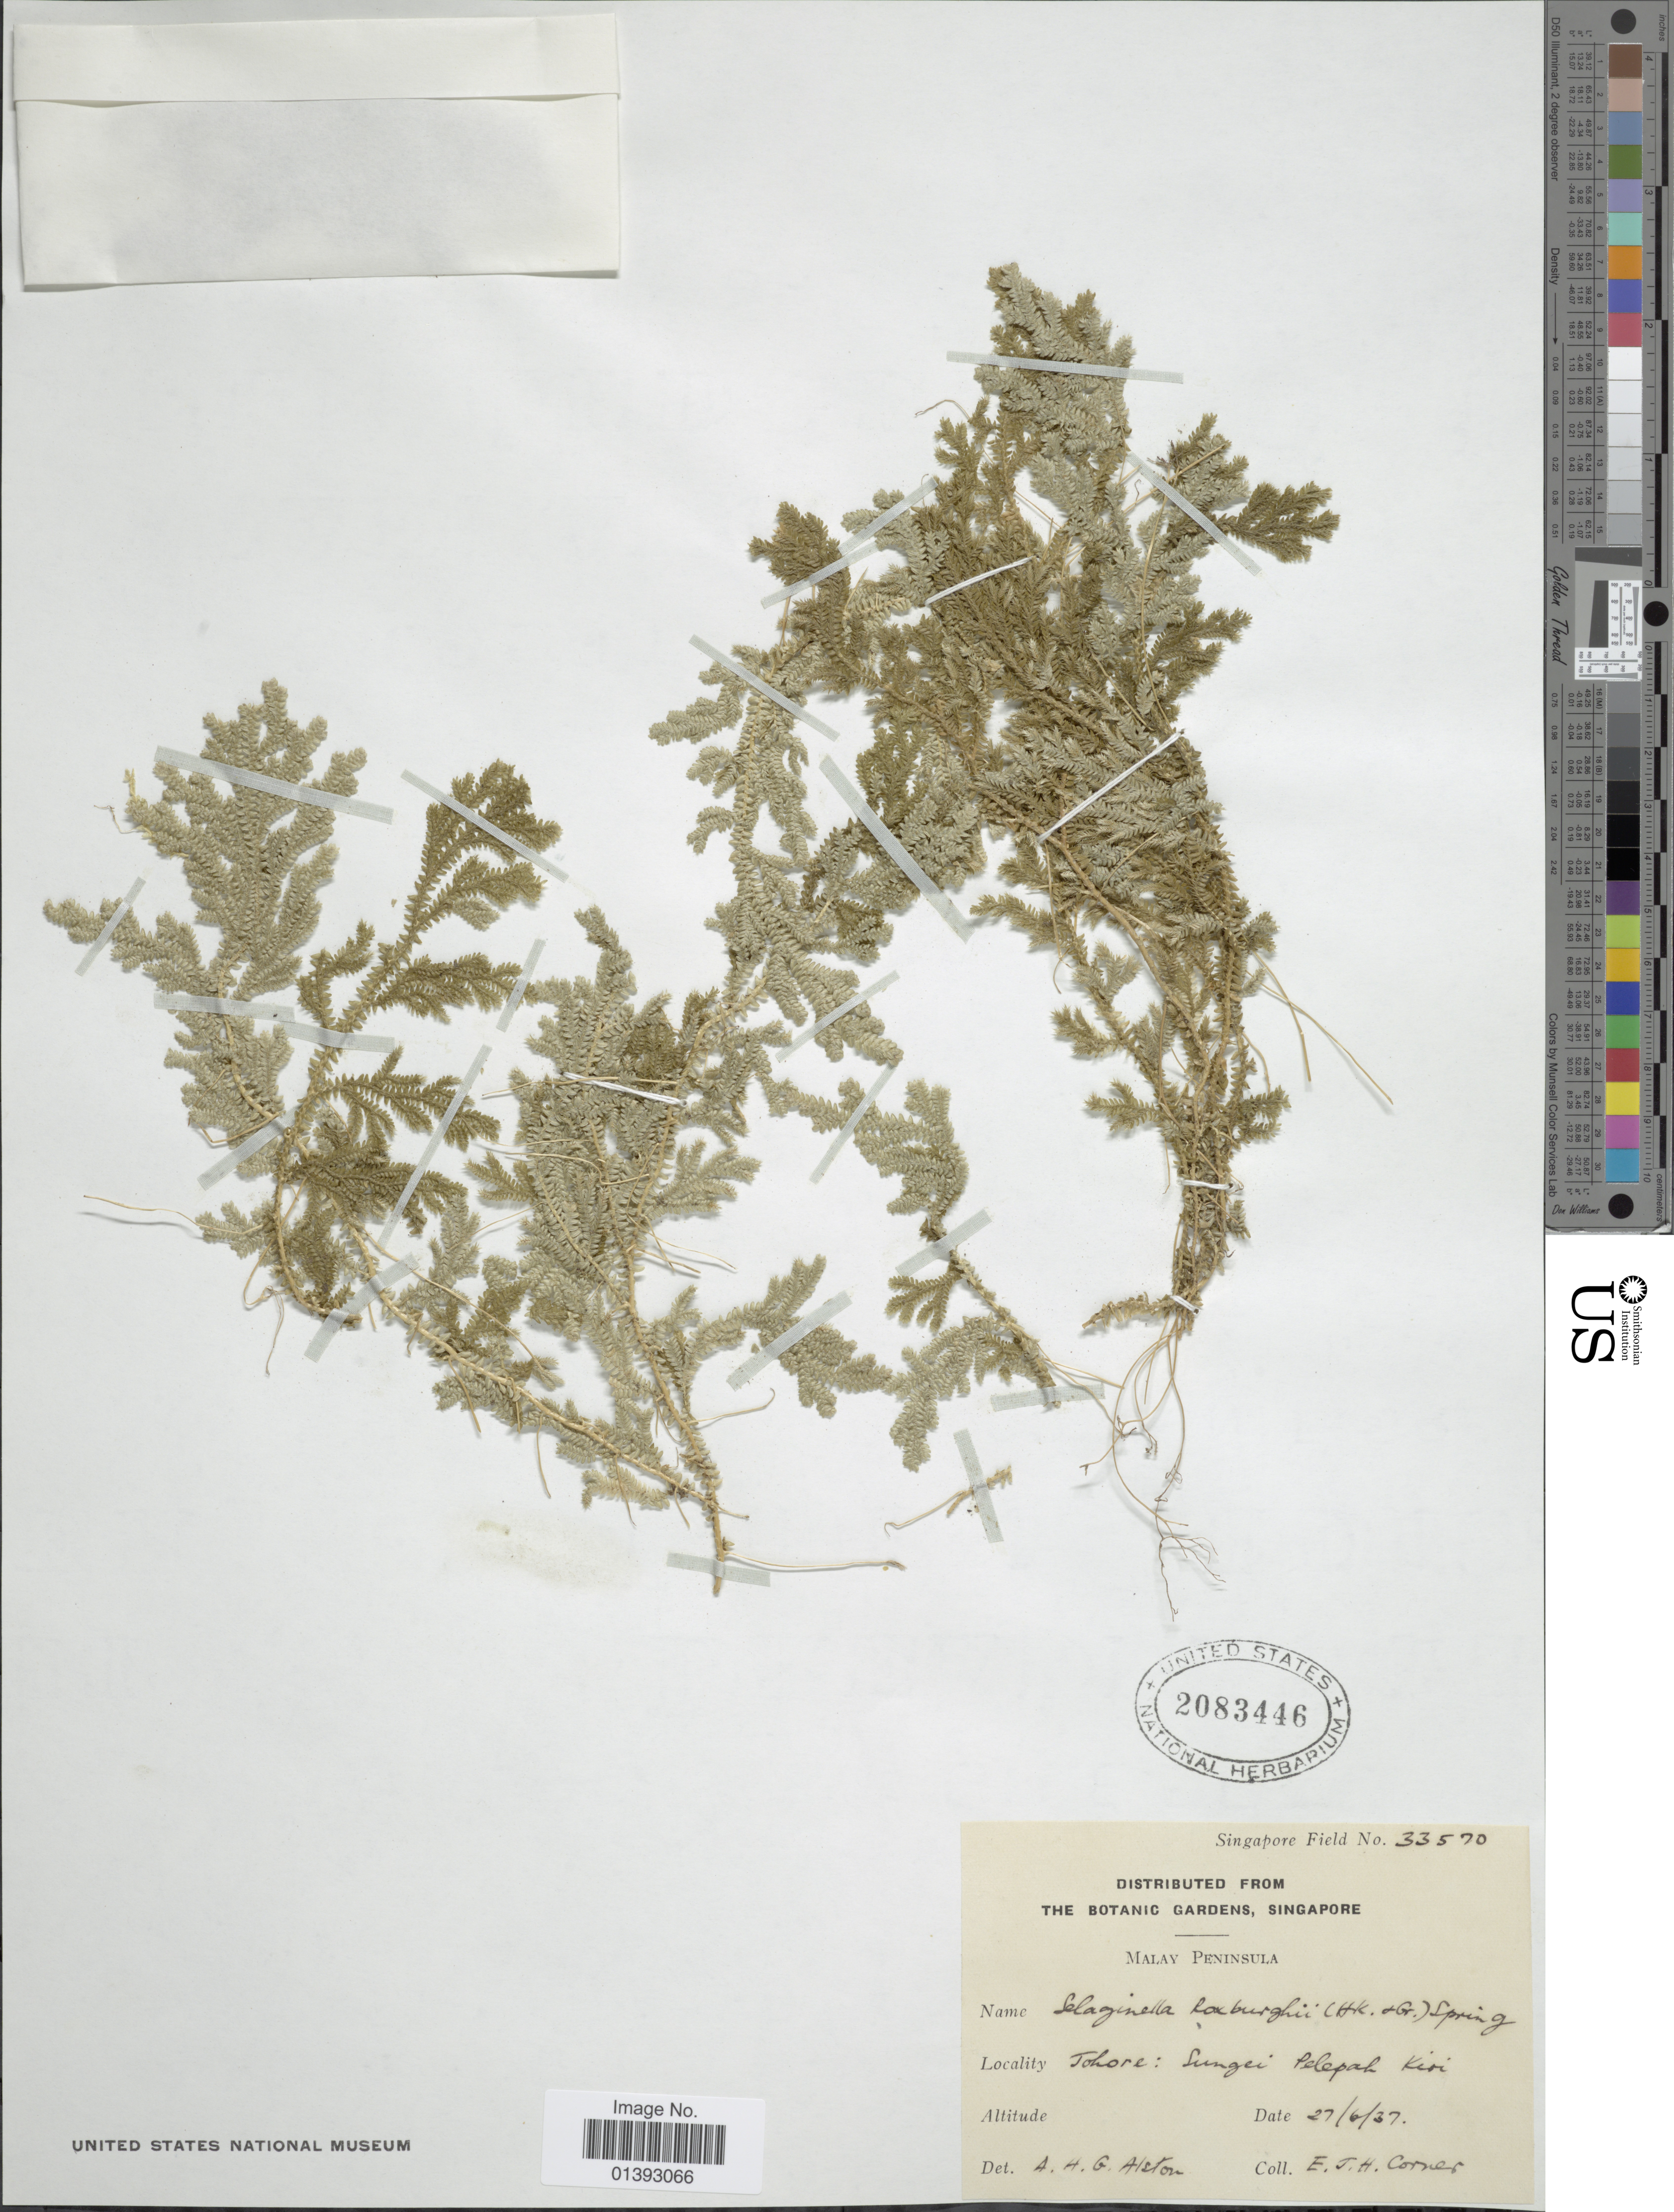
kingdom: Plantae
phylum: Tracheophyta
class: Lycopodiopsida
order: Selaginellales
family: Selaginellaceae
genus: Selaginella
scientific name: Selaginella roxburghii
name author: (Hook. & Grev.) Spring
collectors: E. Corner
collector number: Singapore Field 33570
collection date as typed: Transcribed d/m/y: 27/6/37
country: Malaysia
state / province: Johor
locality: Sungei Pelepah Kiri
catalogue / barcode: US 2083446